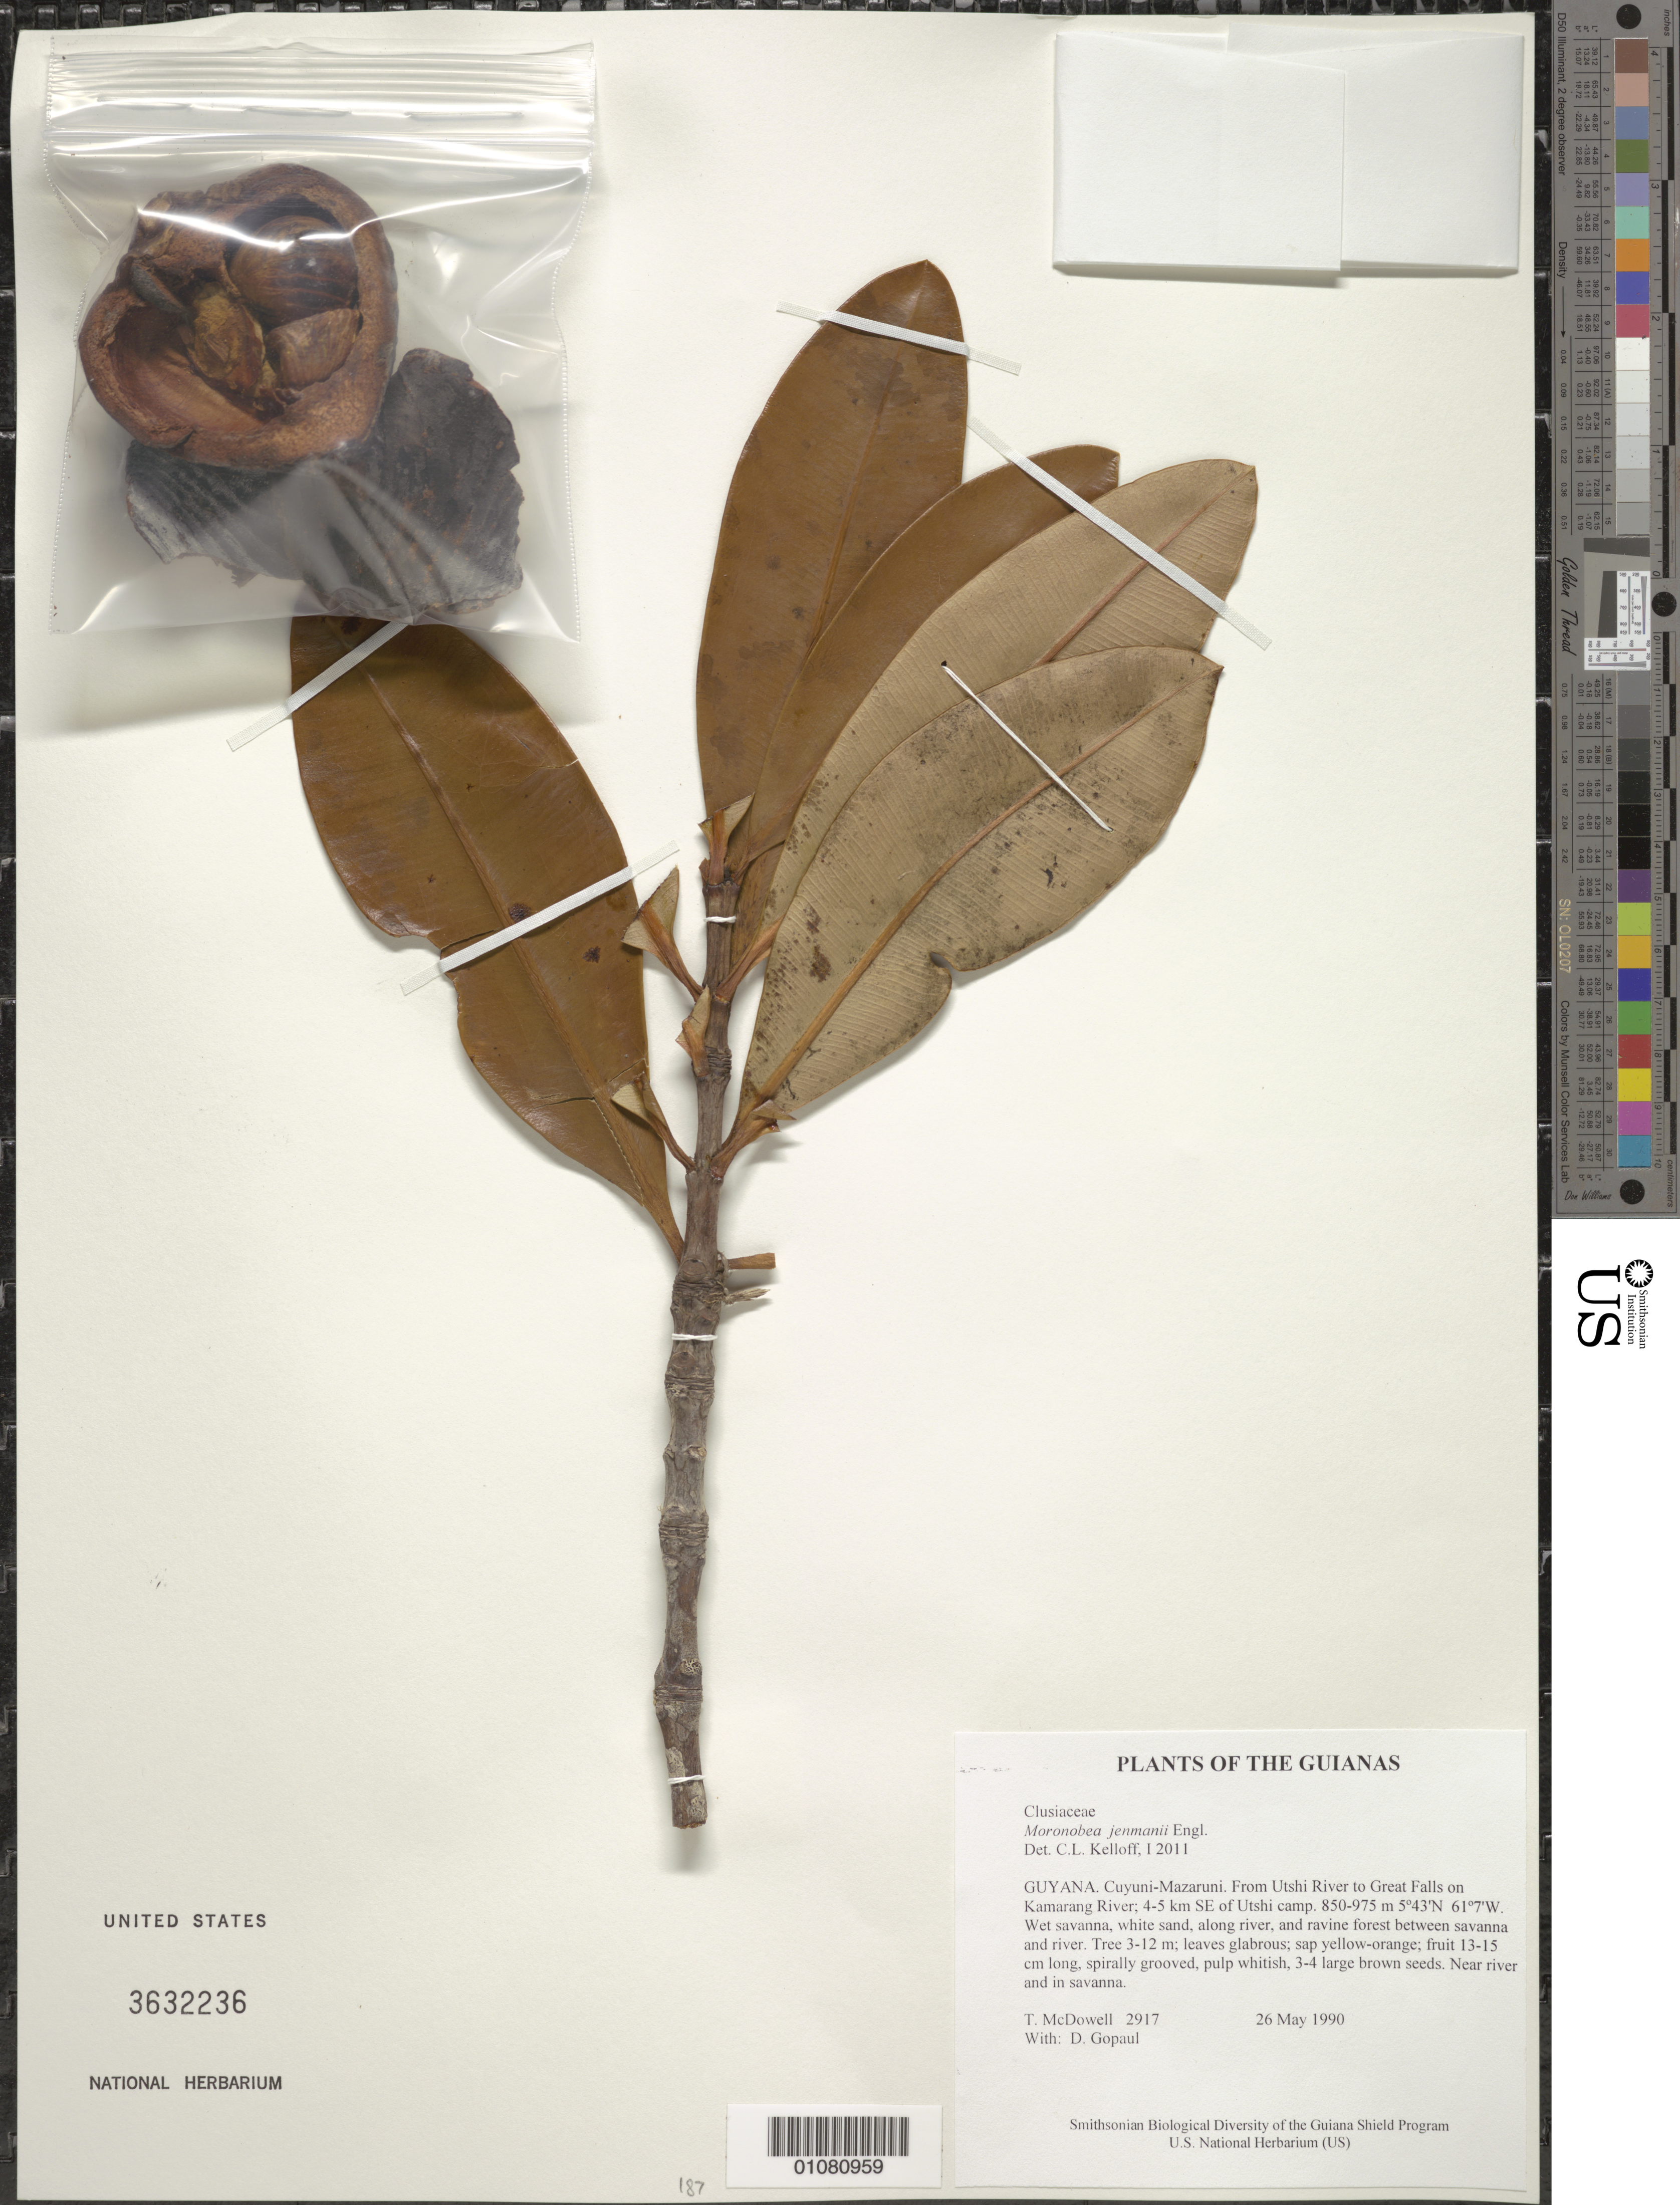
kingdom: Plantae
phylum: Tracheophyta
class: Magnoliopsida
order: Malpighiales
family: Clusiaceae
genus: Moronobea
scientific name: Moronobea jenmanii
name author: Engl.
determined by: Kelloff, Carol L., (US), Smithsonian Institution - National Museum of Natural History (UNITED STATES)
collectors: T. McDowell & D. Gopaul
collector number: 2917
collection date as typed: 26 May 1990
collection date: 1990-05-26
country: Guyana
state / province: Cuyuni-Mazaruni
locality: From Utshi River to Great Falls on Kamarang River; 4-5 km SE of Utshi camp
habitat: Wet savanna, white sand, along river, and ravine forest between savanna and river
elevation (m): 850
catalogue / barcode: US 3632236